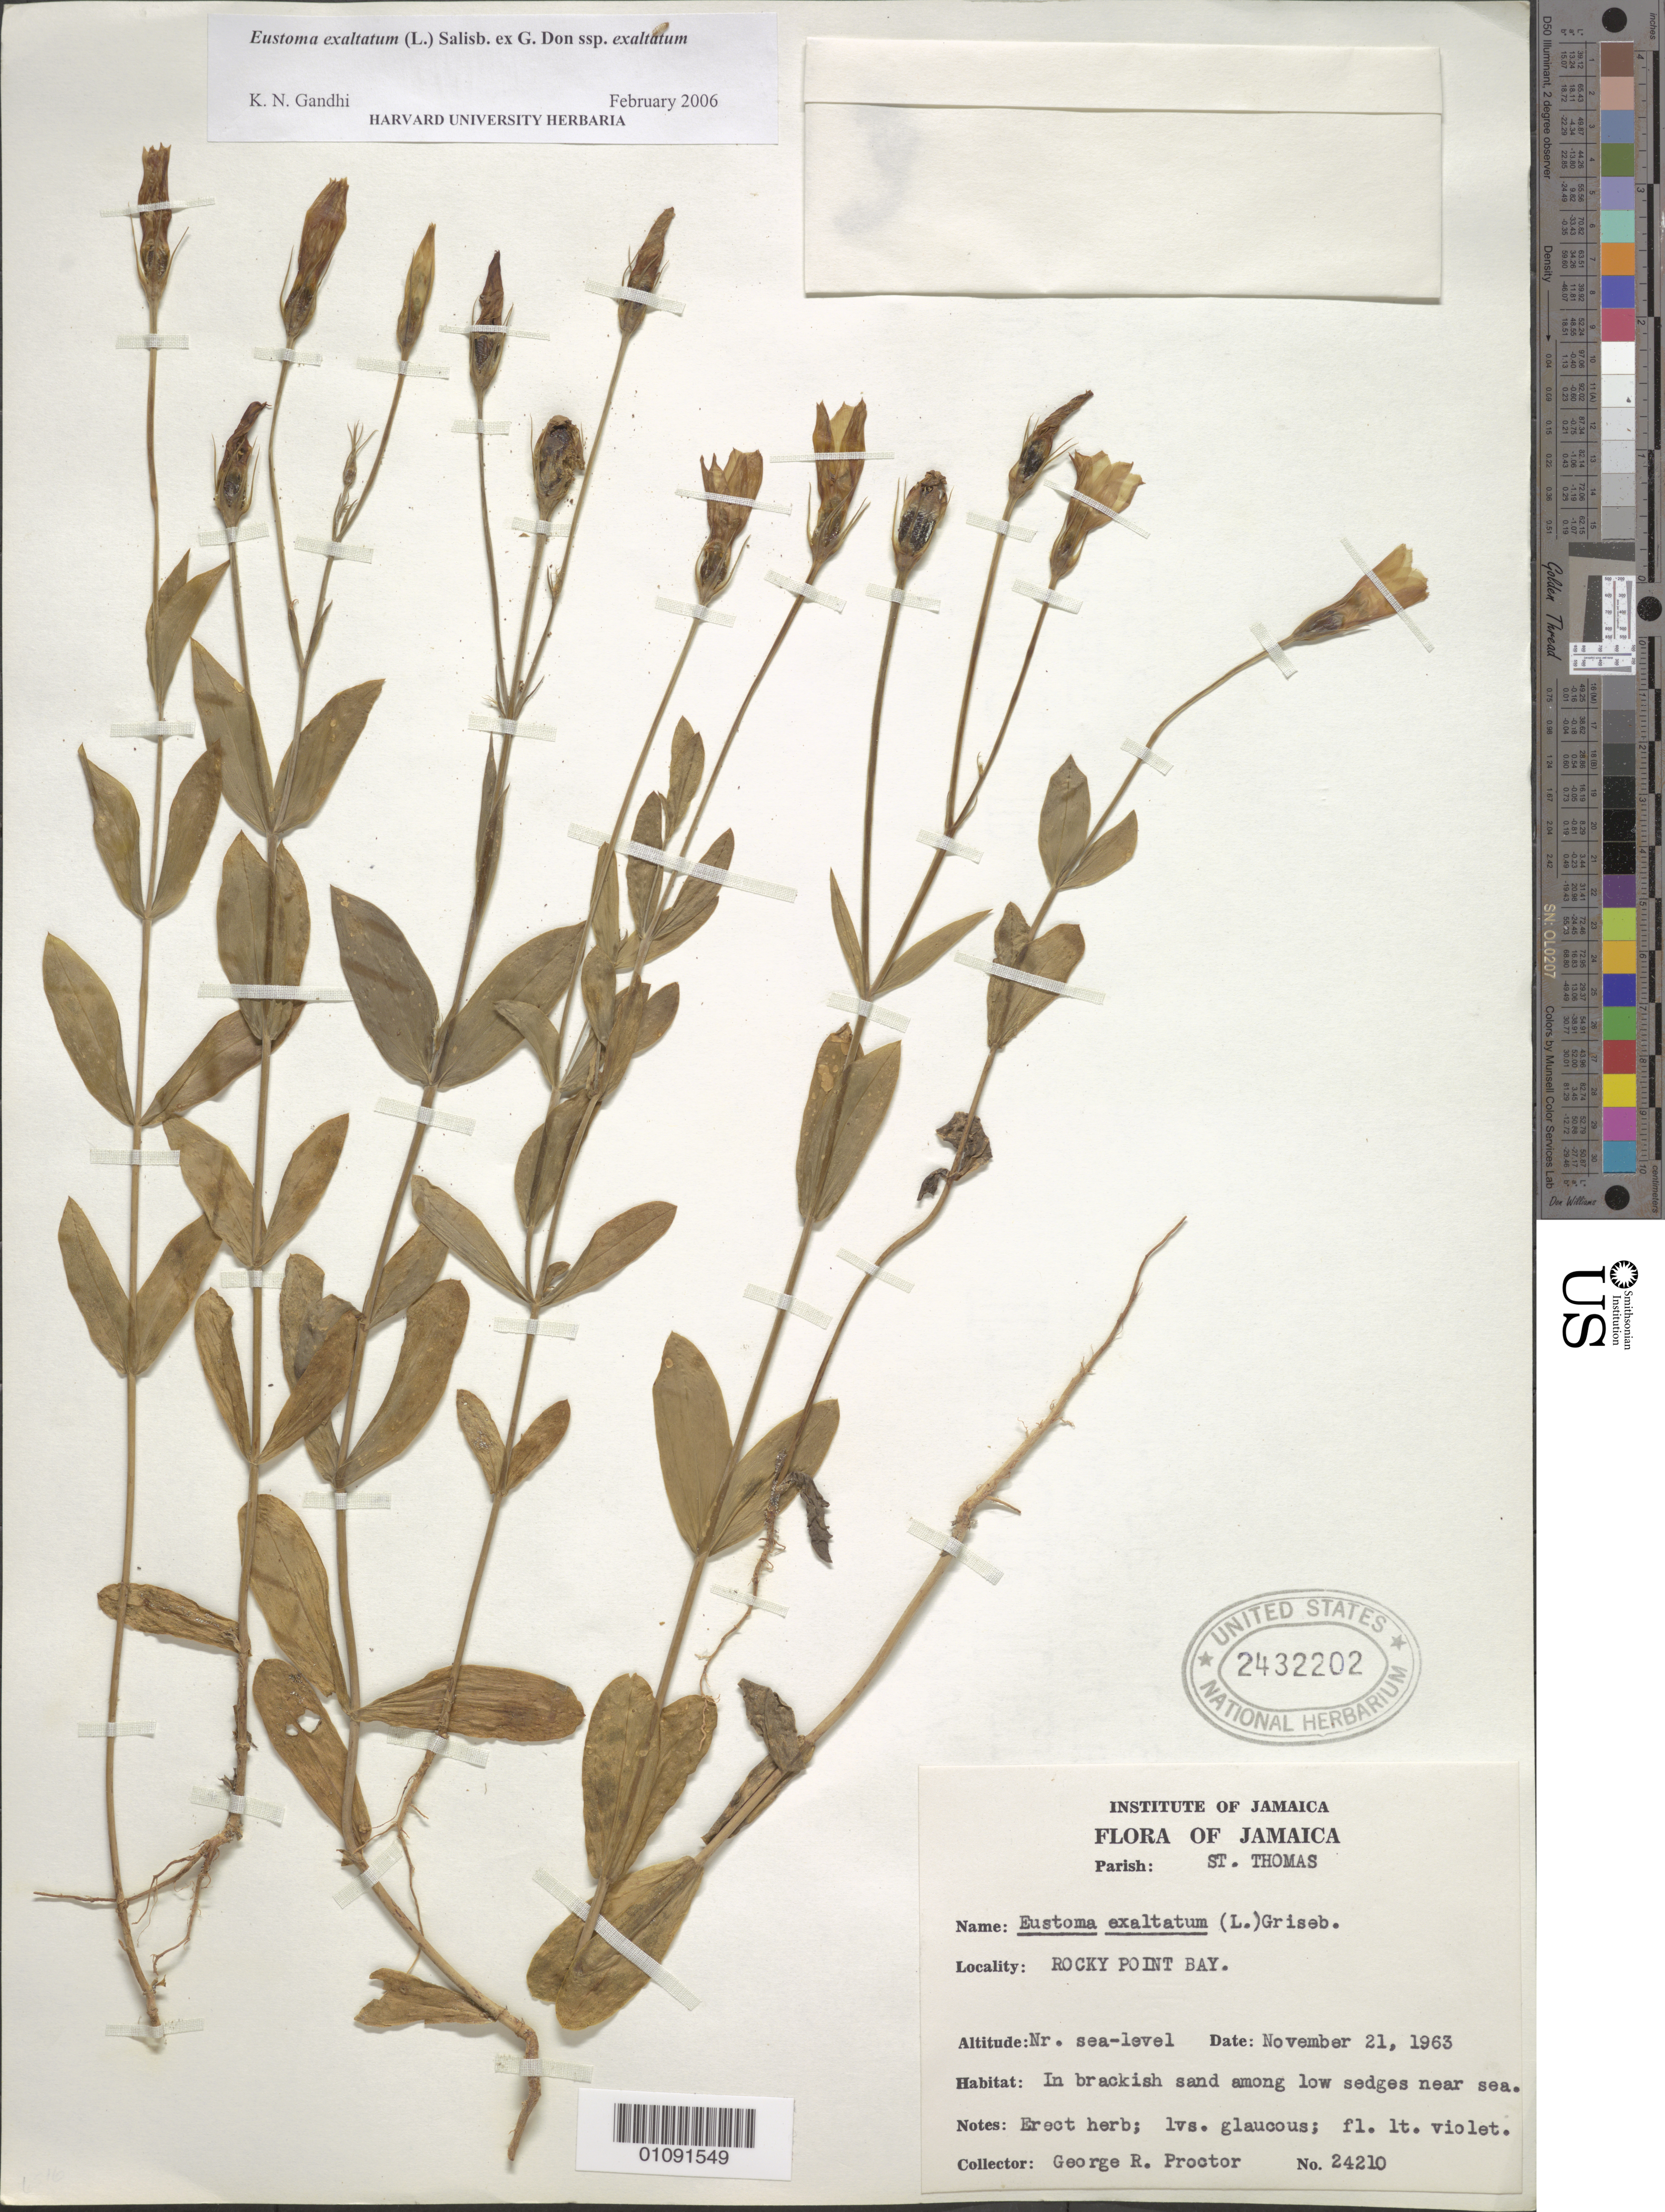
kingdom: Plantae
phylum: Tracheophyta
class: Magnoliopsida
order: Gentianales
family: Gentianaceae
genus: Eustoma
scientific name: Eustoma exaltatum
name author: (L.) Salisb. ex Don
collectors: G. R. Proctor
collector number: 24210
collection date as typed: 21 Nov 1963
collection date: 1963-11-21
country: Jamaica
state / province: Saint Thomas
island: Jamaica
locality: Rocky point Bay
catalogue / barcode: US 2432202